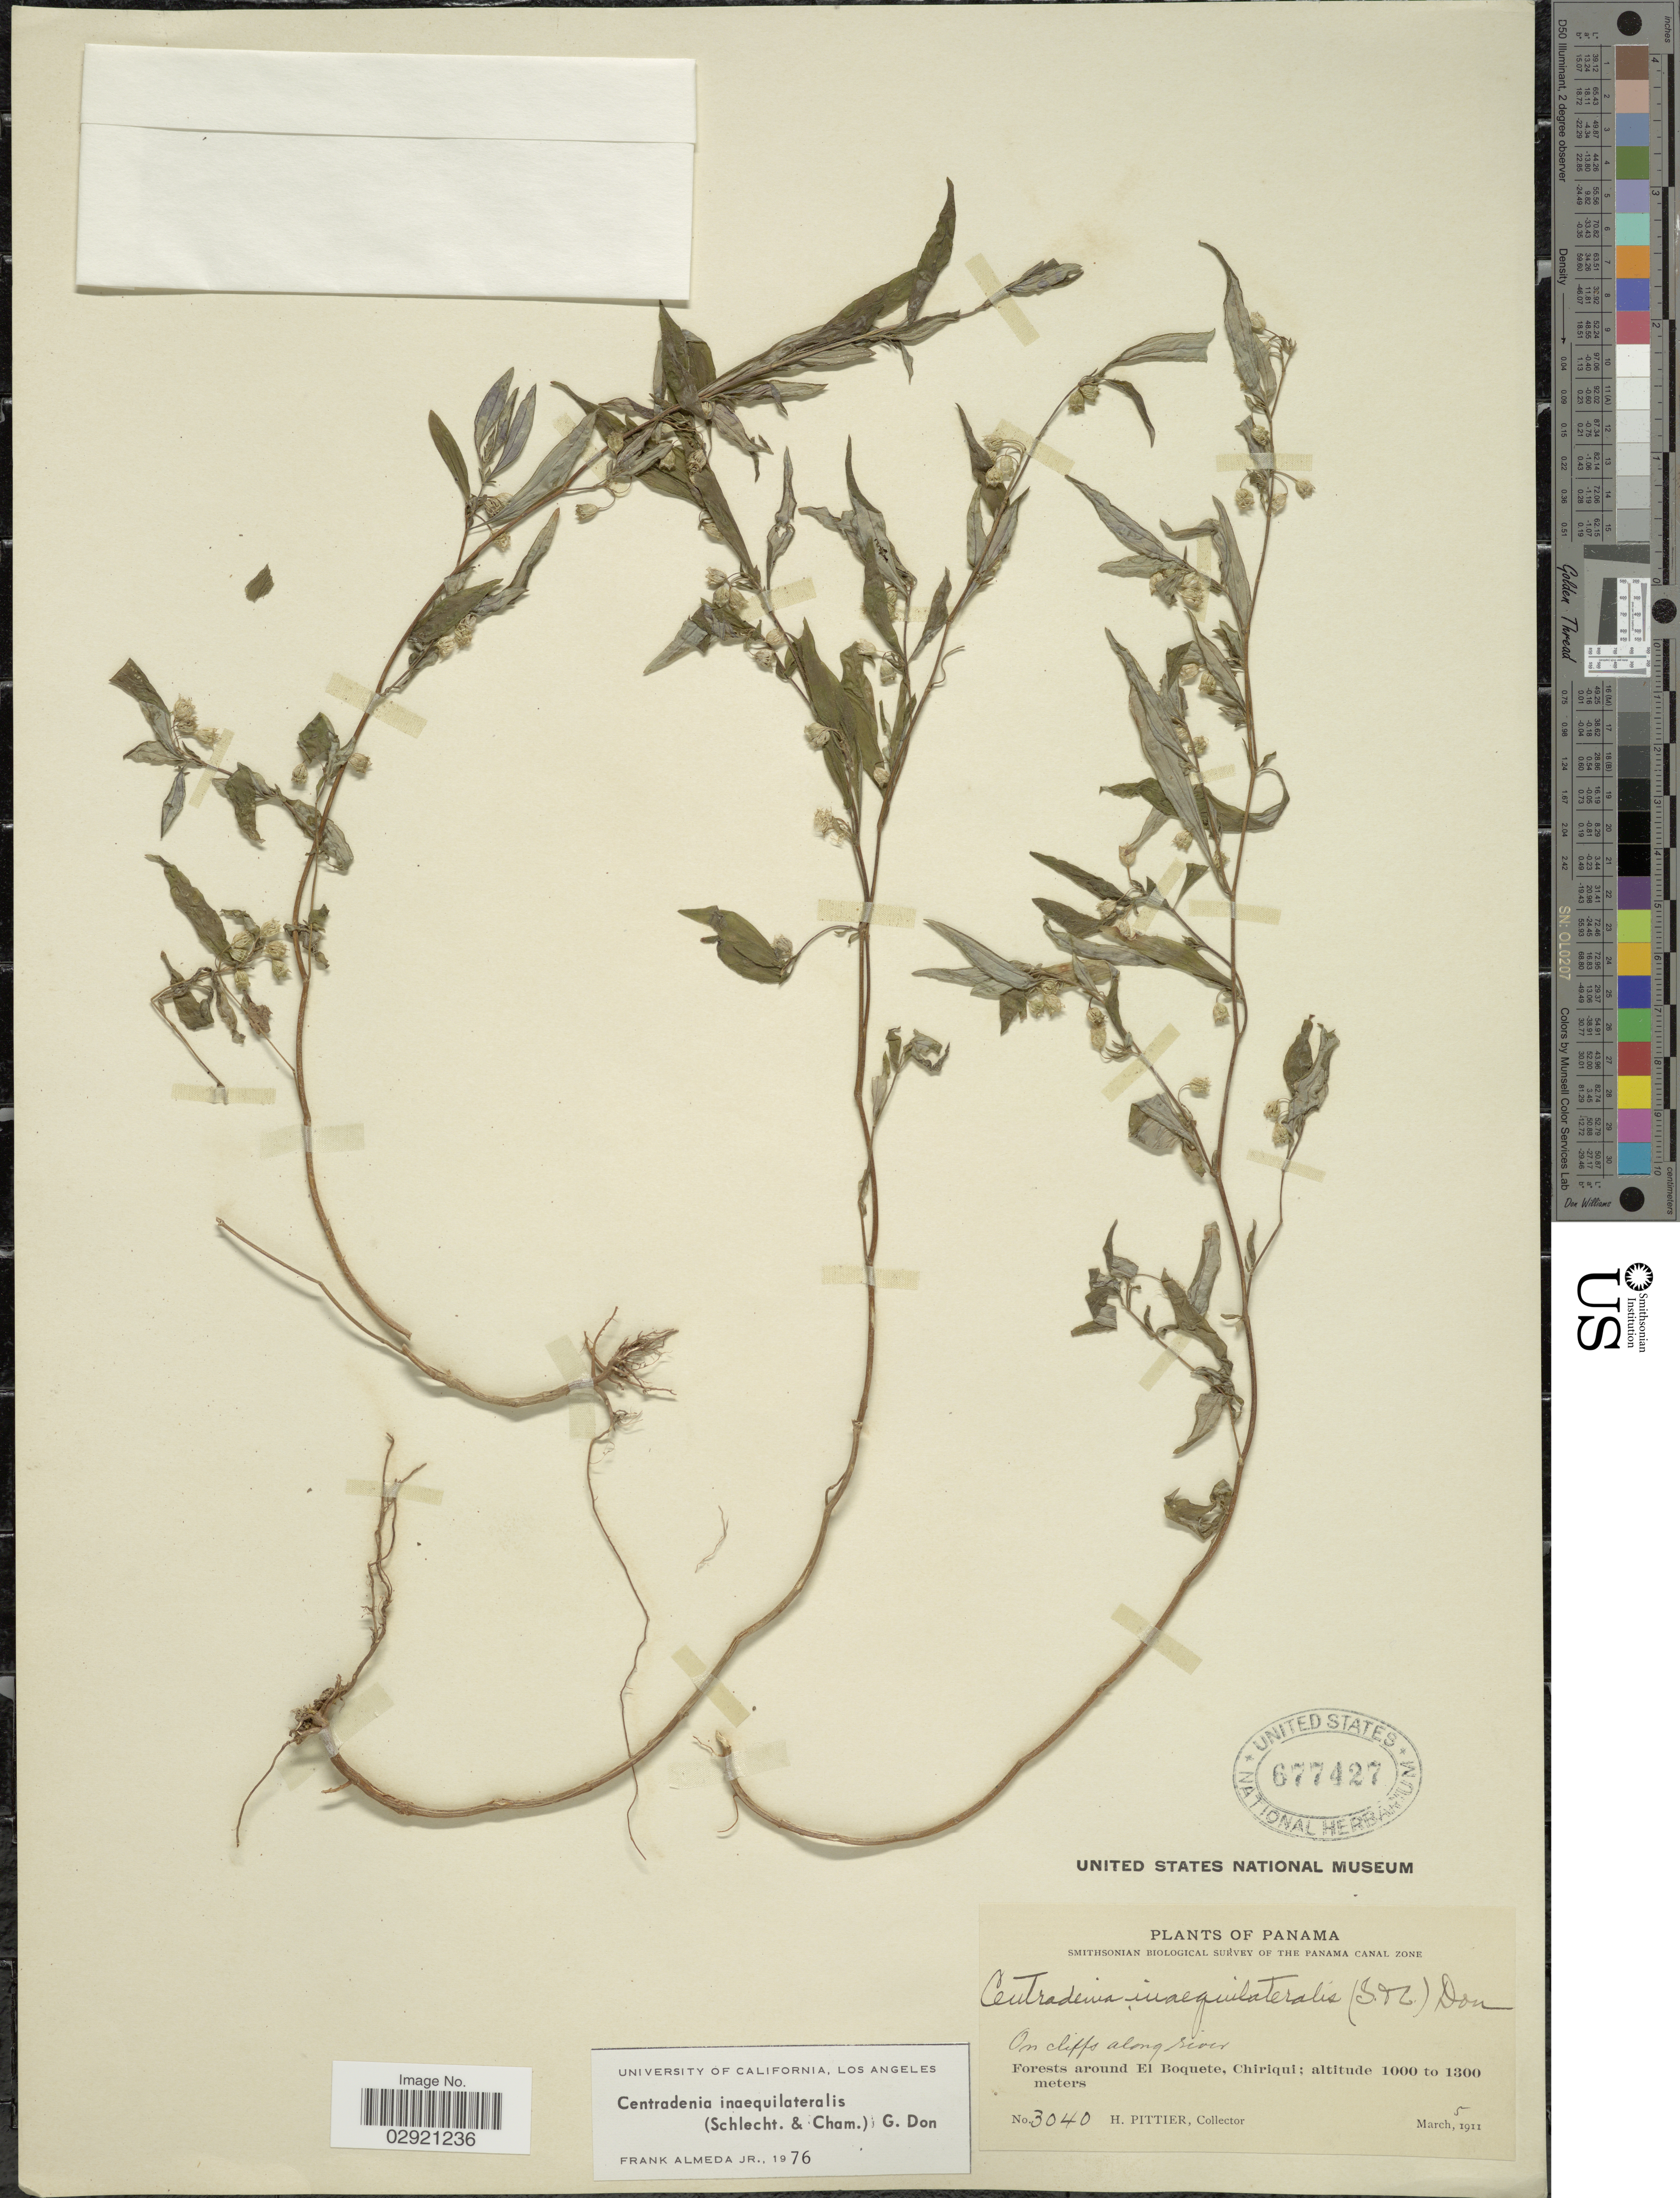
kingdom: Plantae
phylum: Tracheophyta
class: Magnoliopsida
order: Myrtales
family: Melastomataceae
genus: Centradenia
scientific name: Centradenia inaequilateralis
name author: (Gleason) G. Don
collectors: H. F. Pittier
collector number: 3040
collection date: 1911-03-05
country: Panama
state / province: Chiriqui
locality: Forests around El Boquete.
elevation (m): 1000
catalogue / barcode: US 677427